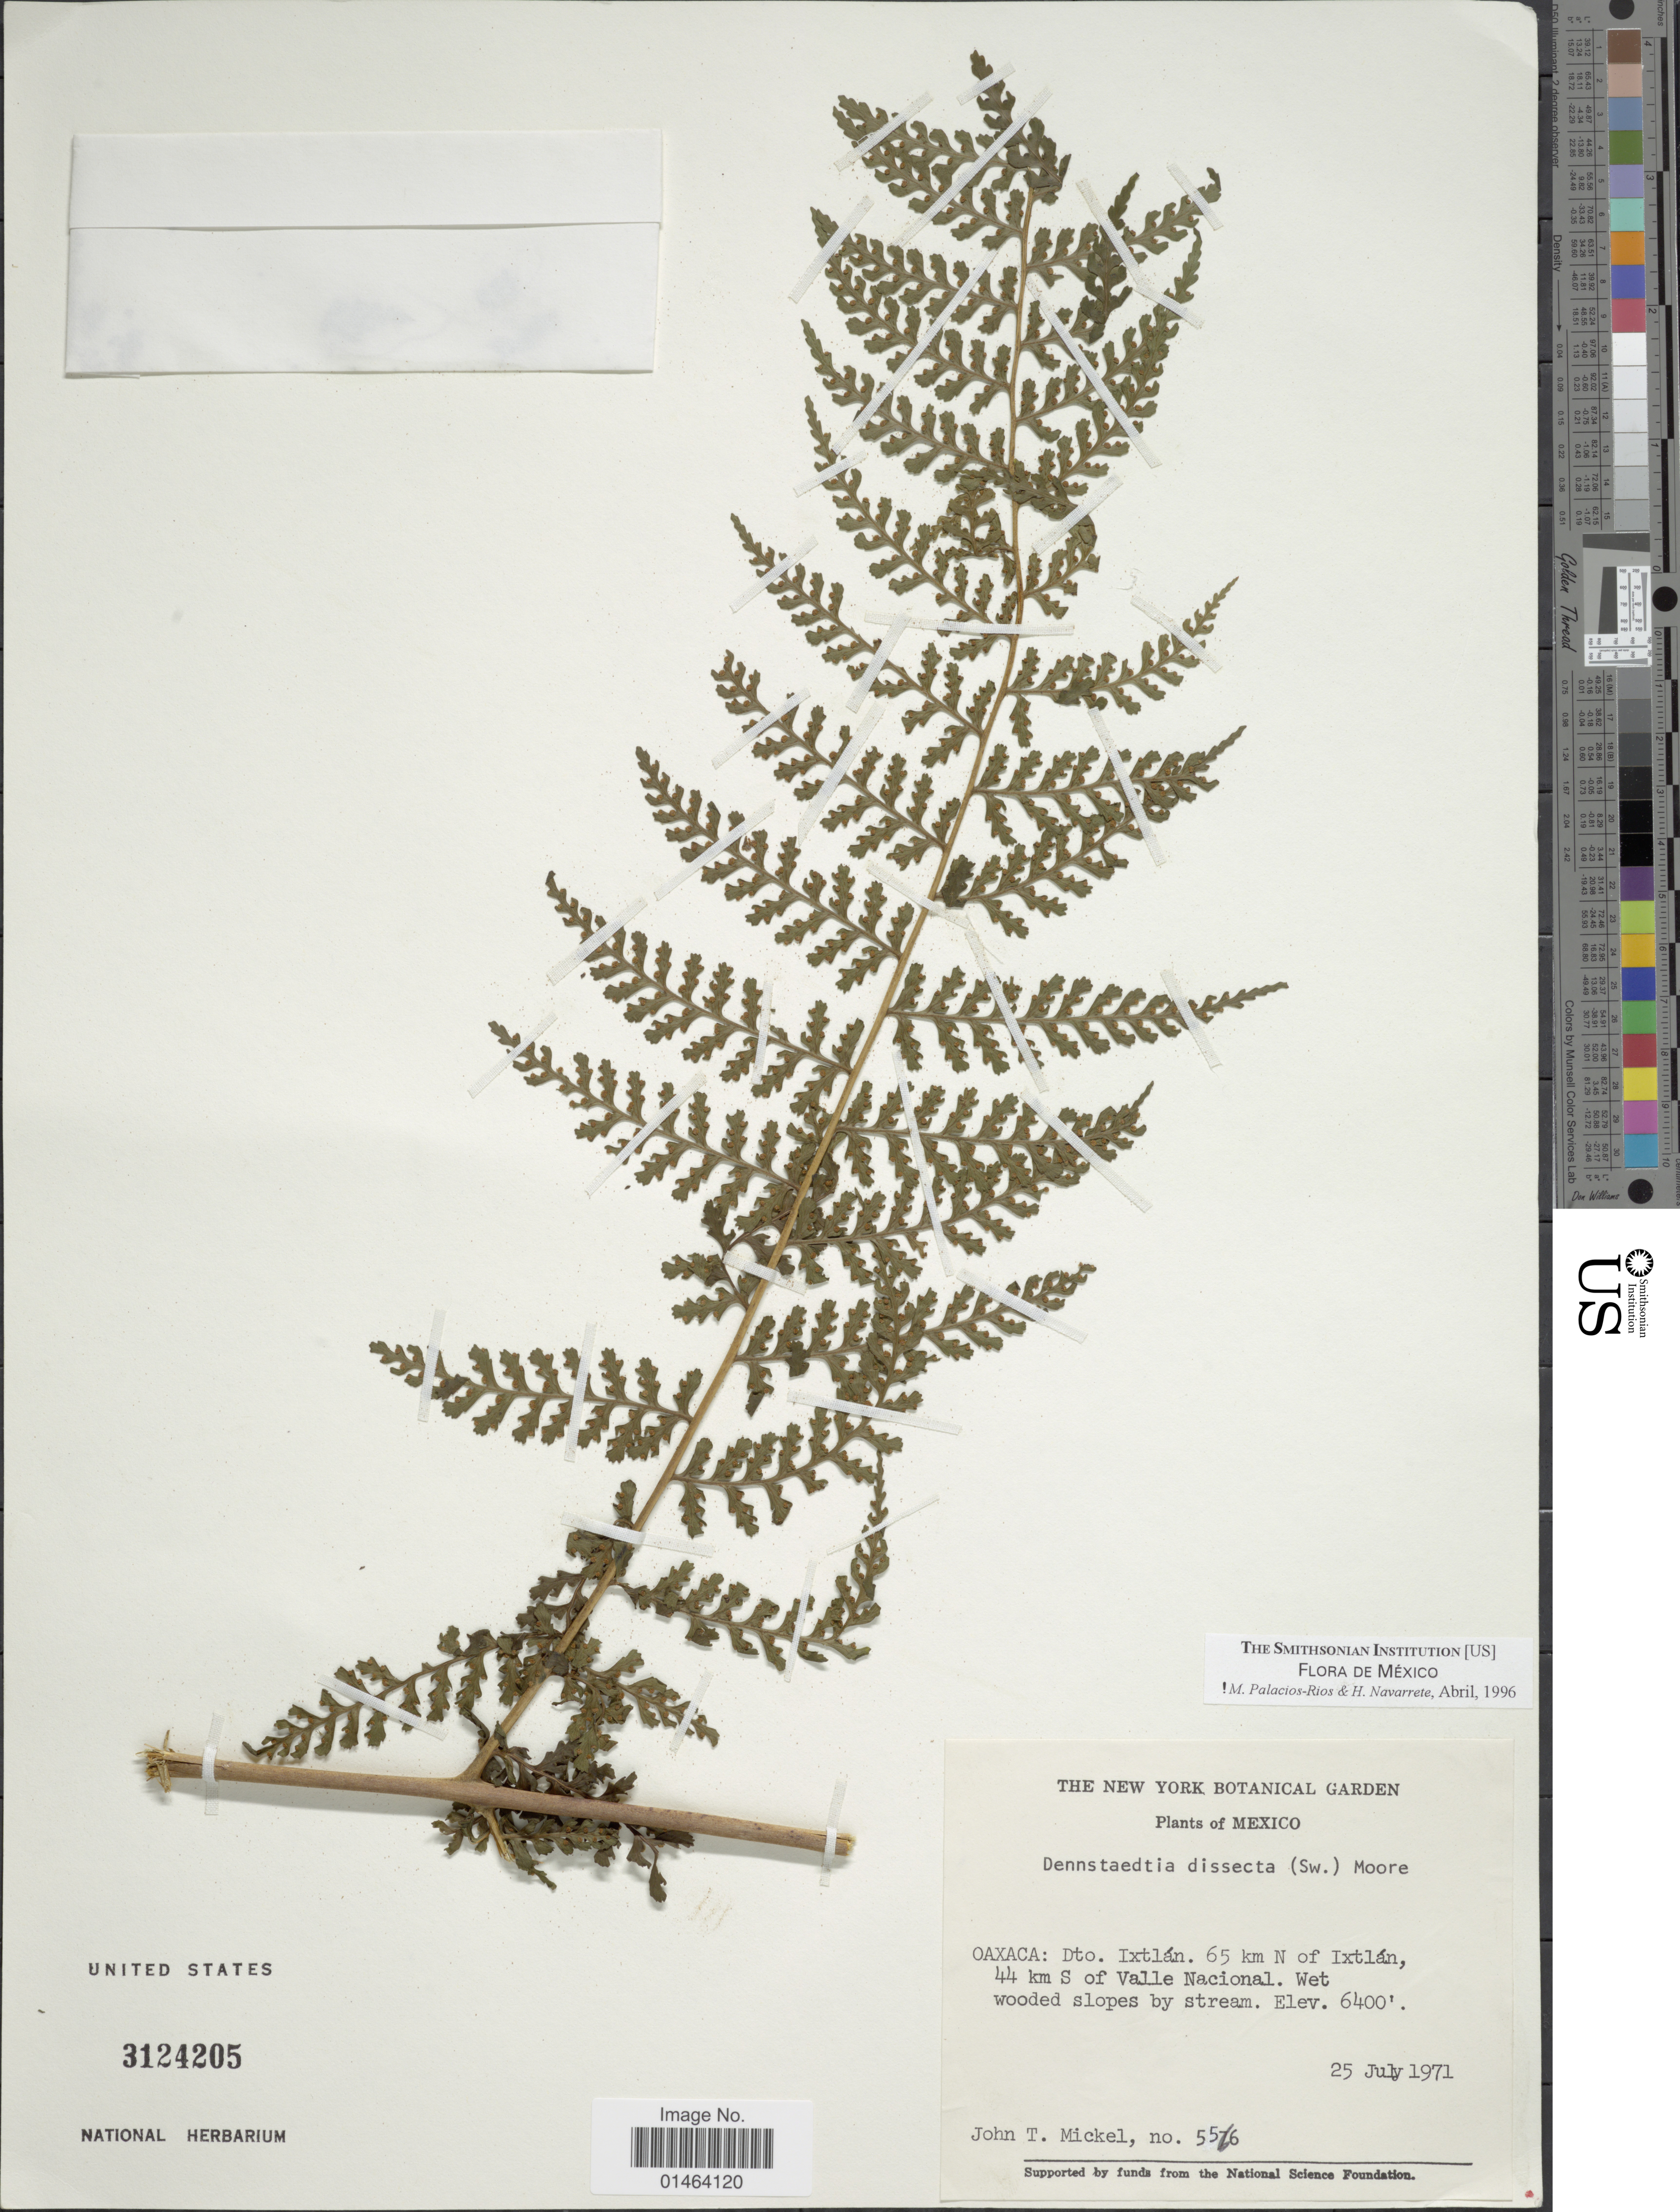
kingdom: Plantae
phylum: Tracheophyta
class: Polypodiopsida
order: Polypodiales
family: Dennstaedtiaceae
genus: Dennstaedtia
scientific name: Dennstaedtia cornuta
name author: (Kaulf.) Mett.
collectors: J. T. Mickel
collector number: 5566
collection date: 1971-07-25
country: Mexico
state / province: Oaxaca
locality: Mexico, Dto. Ixtlan. 65 km N of Ixtlan, 44 km S of Valley nacional. Wet wooded slopes by stream.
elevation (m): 1951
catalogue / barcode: US 3124205